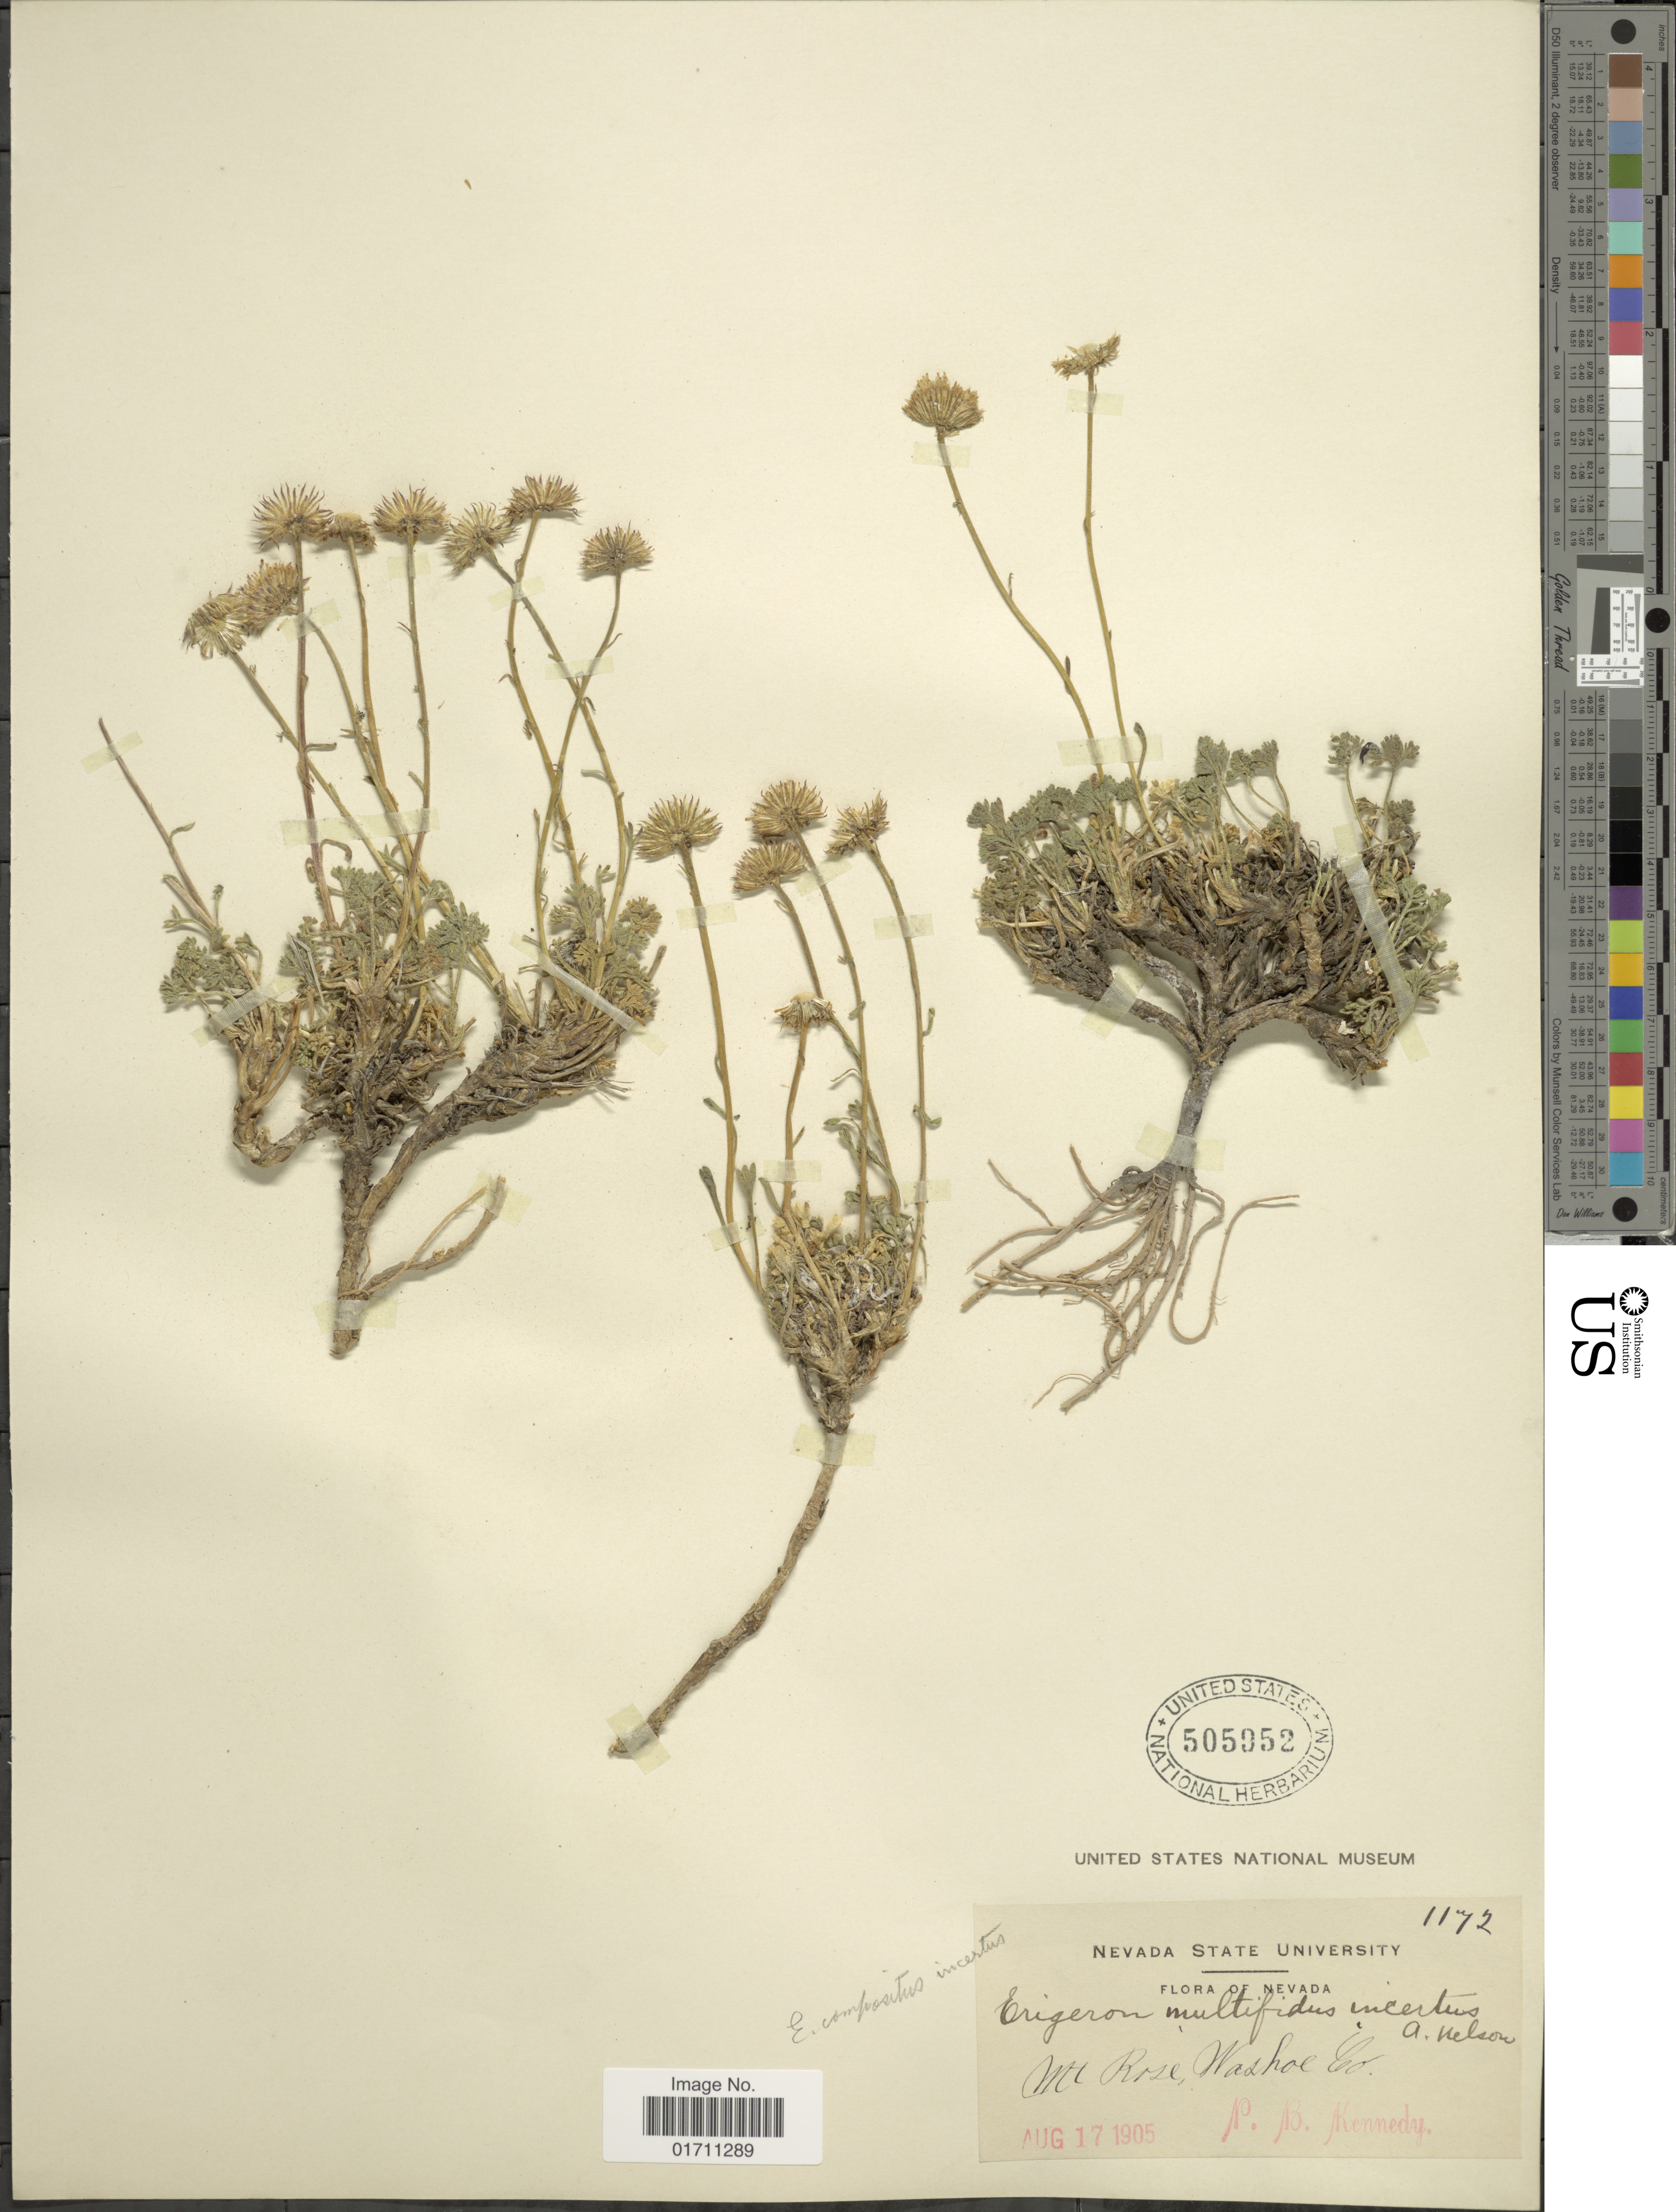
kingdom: Plantae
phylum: Tracheophyta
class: Magnoliopsida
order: Asterales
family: Asteraceae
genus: Erigeron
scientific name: Erigeron compositus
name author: Pursh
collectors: P. B. Kennedy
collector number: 1172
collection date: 1905-08-17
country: United States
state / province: Nevada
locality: Mt Rose, Washoe Co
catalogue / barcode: US 505952